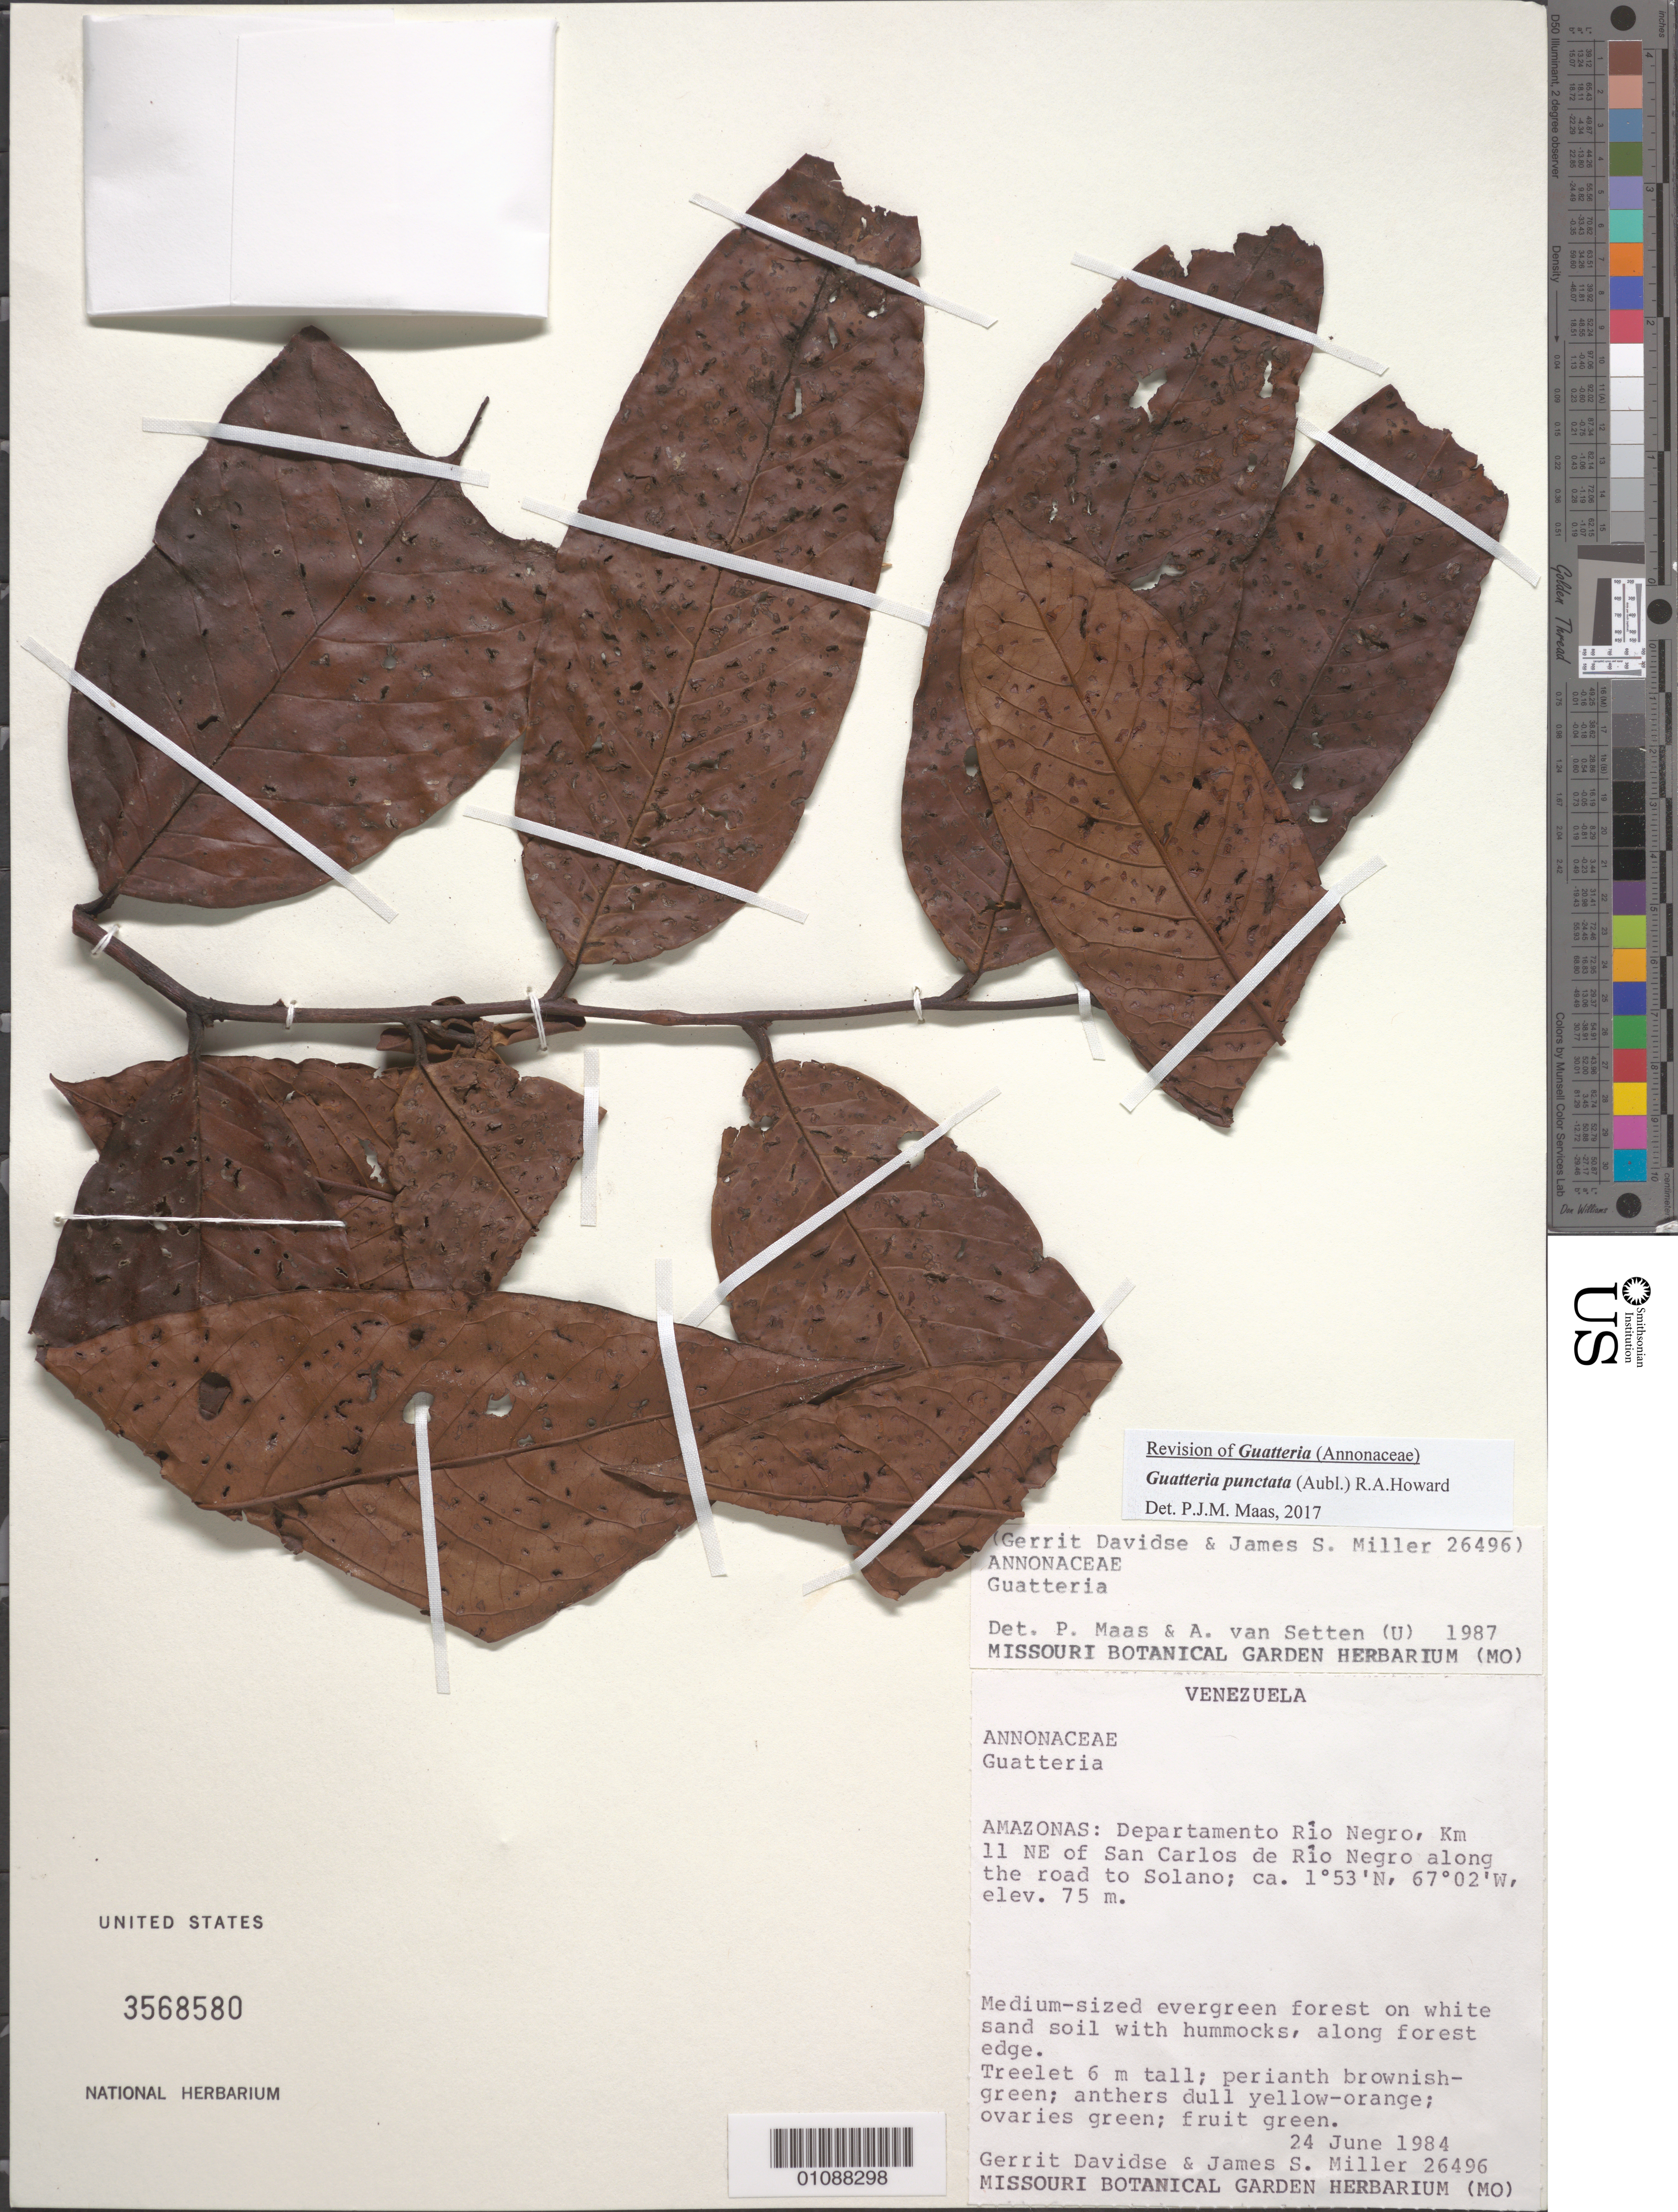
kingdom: Plantae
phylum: Tracheophyta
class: Magnoliopsida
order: Magnoliales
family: Annonaceae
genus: Guatteria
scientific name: Guatteria punctata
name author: (Aubl.) R.A. Howard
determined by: Maas, Paul J.; Maas, H.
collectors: G. Davidse & J. S. Miller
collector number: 26496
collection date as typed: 24-Jun-84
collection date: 1984-06-24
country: Venezuela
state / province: Amazonas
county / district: Río Negro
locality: San Carlos de Río Negro, km 11 NE along the road to Solano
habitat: Middle-sized evergreen forest on white sand soil with hummocks, along forest edge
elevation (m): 75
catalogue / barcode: US 3568580